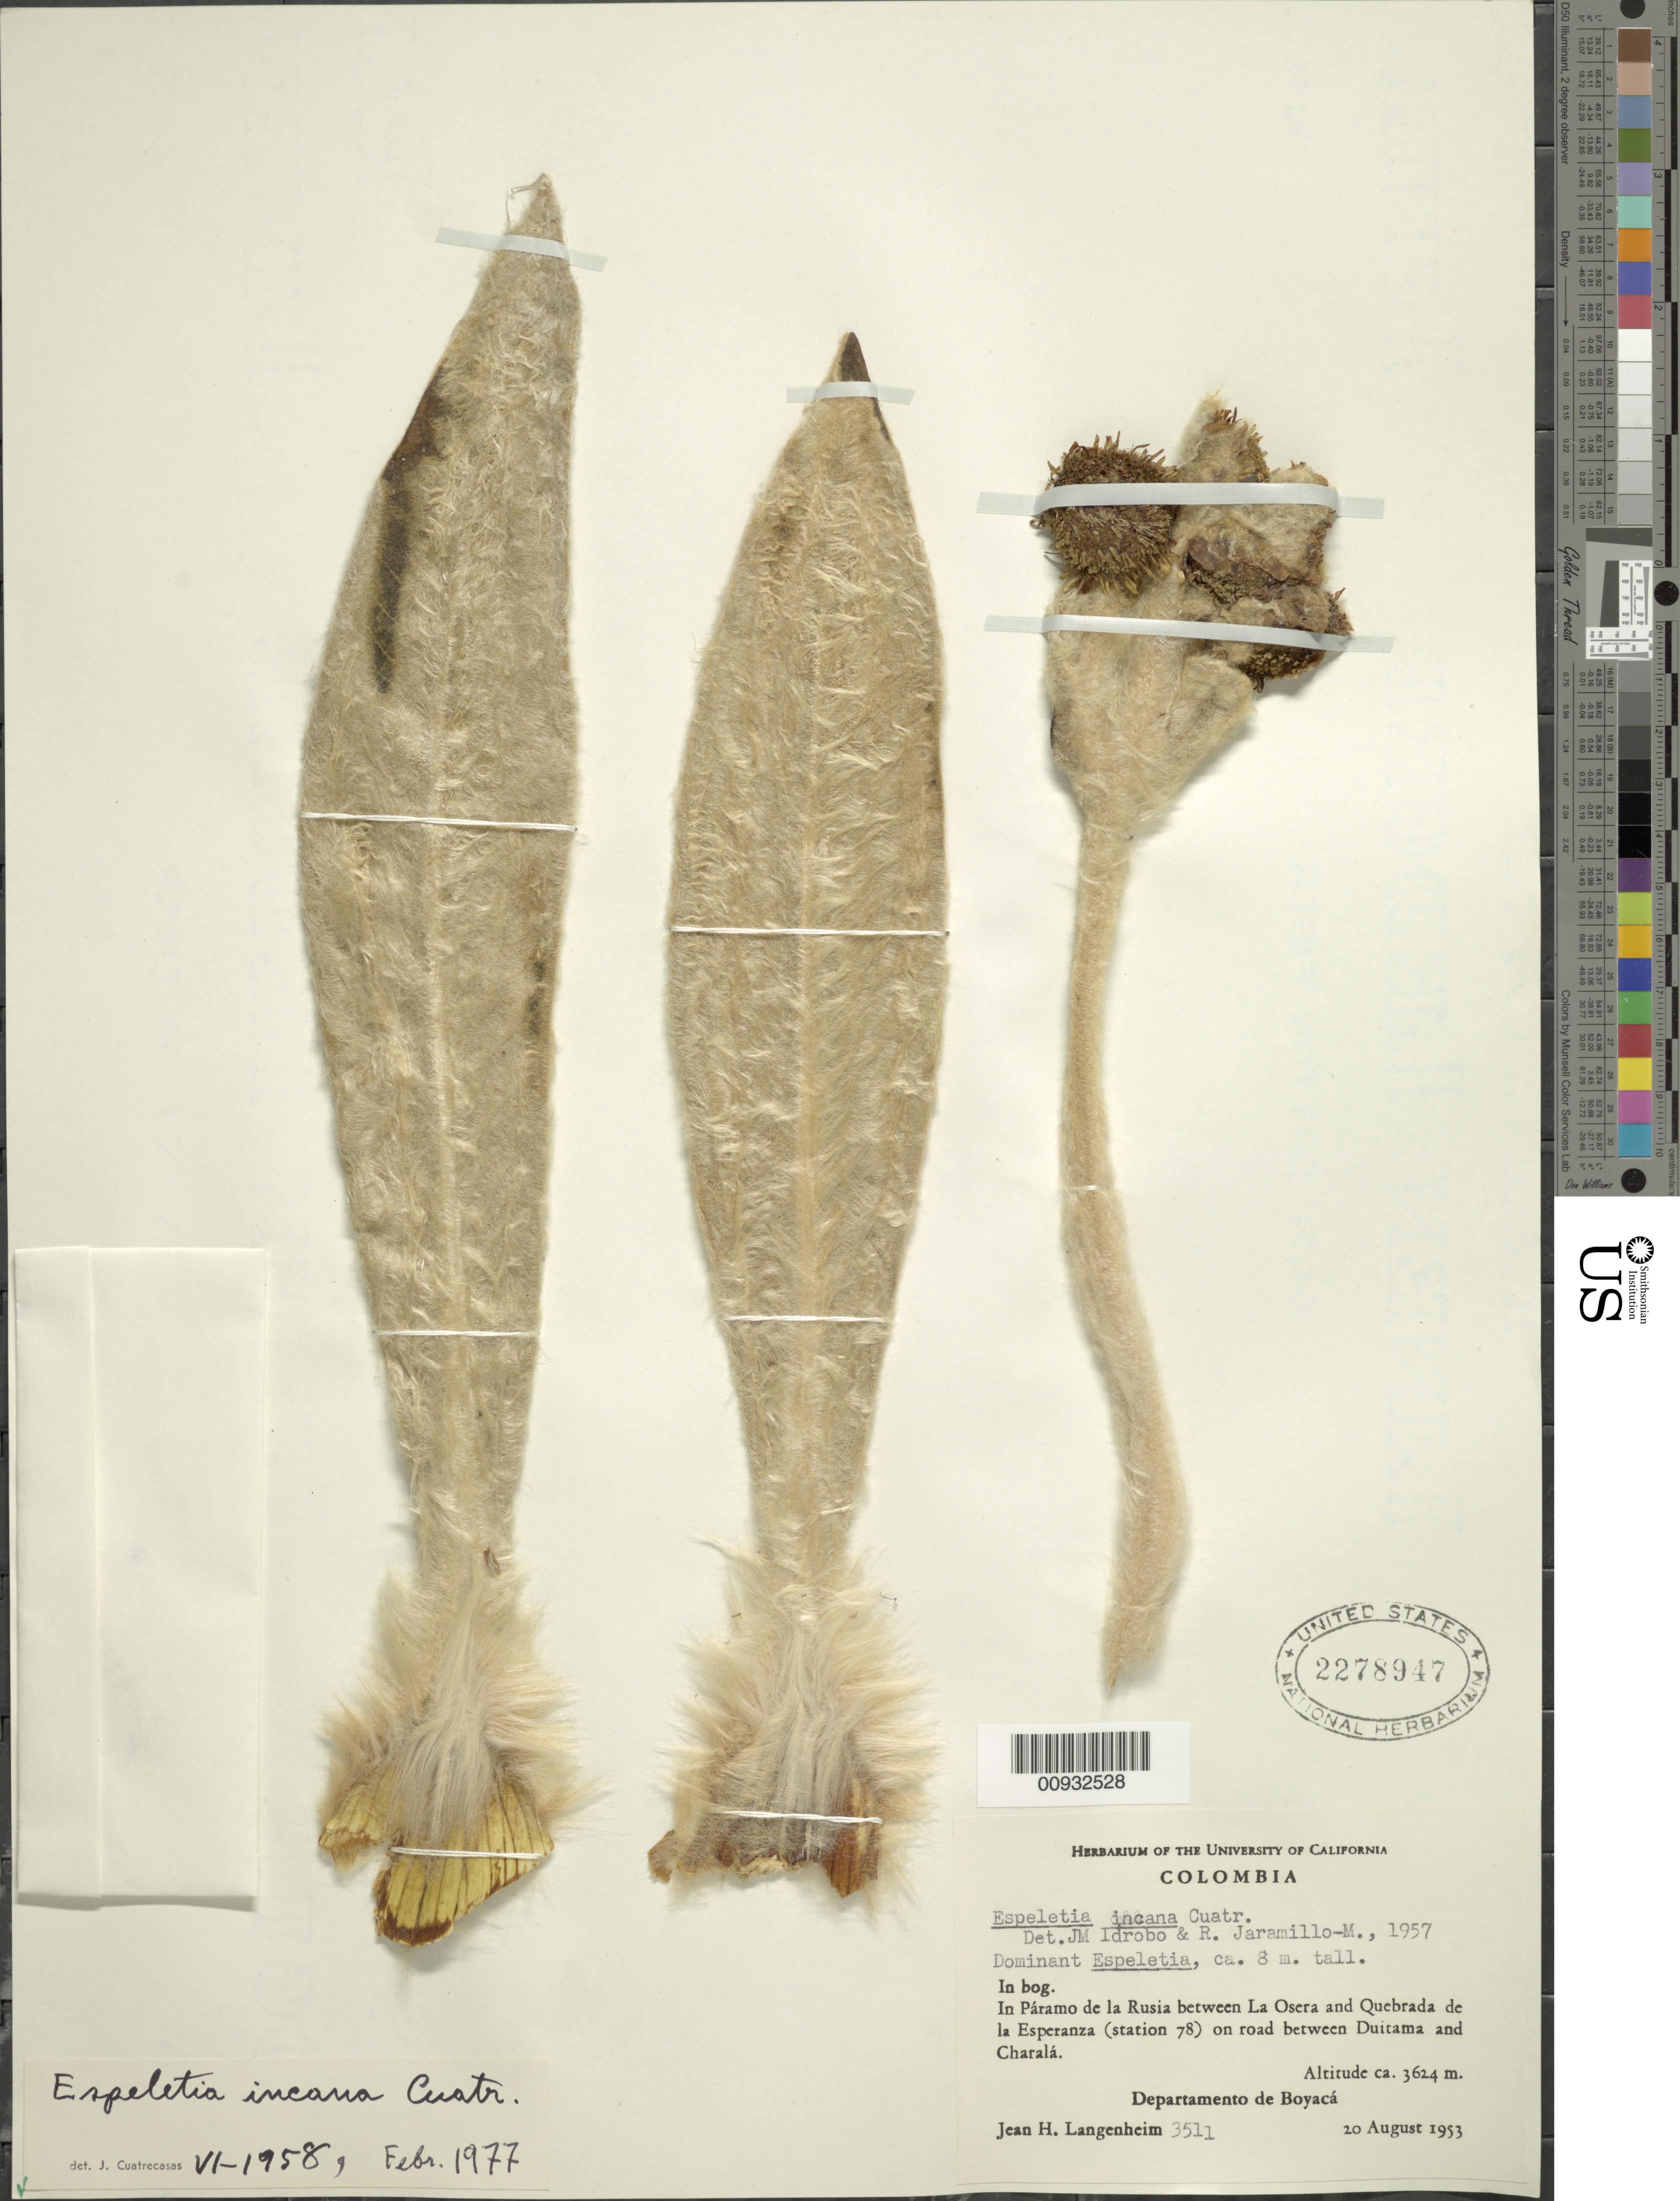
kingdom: Plantae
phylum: Tracheophyta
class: Magnoliopsida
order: Asterales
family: Asteraceae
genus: Espeletia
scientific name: Espeletia incana f. prolificens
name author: Cuatrec.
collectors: J. H. Langenheim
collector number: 3511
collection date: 1953-08-20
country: Colombia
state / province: Boyacá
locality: Páramo de la Rusia. Between La Osera and Quebrada de la Esperanza (station 78), on road bbetween Duitama and Charalá.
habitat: Dominant Espeletia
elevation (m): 3624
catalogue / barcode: US 2278947